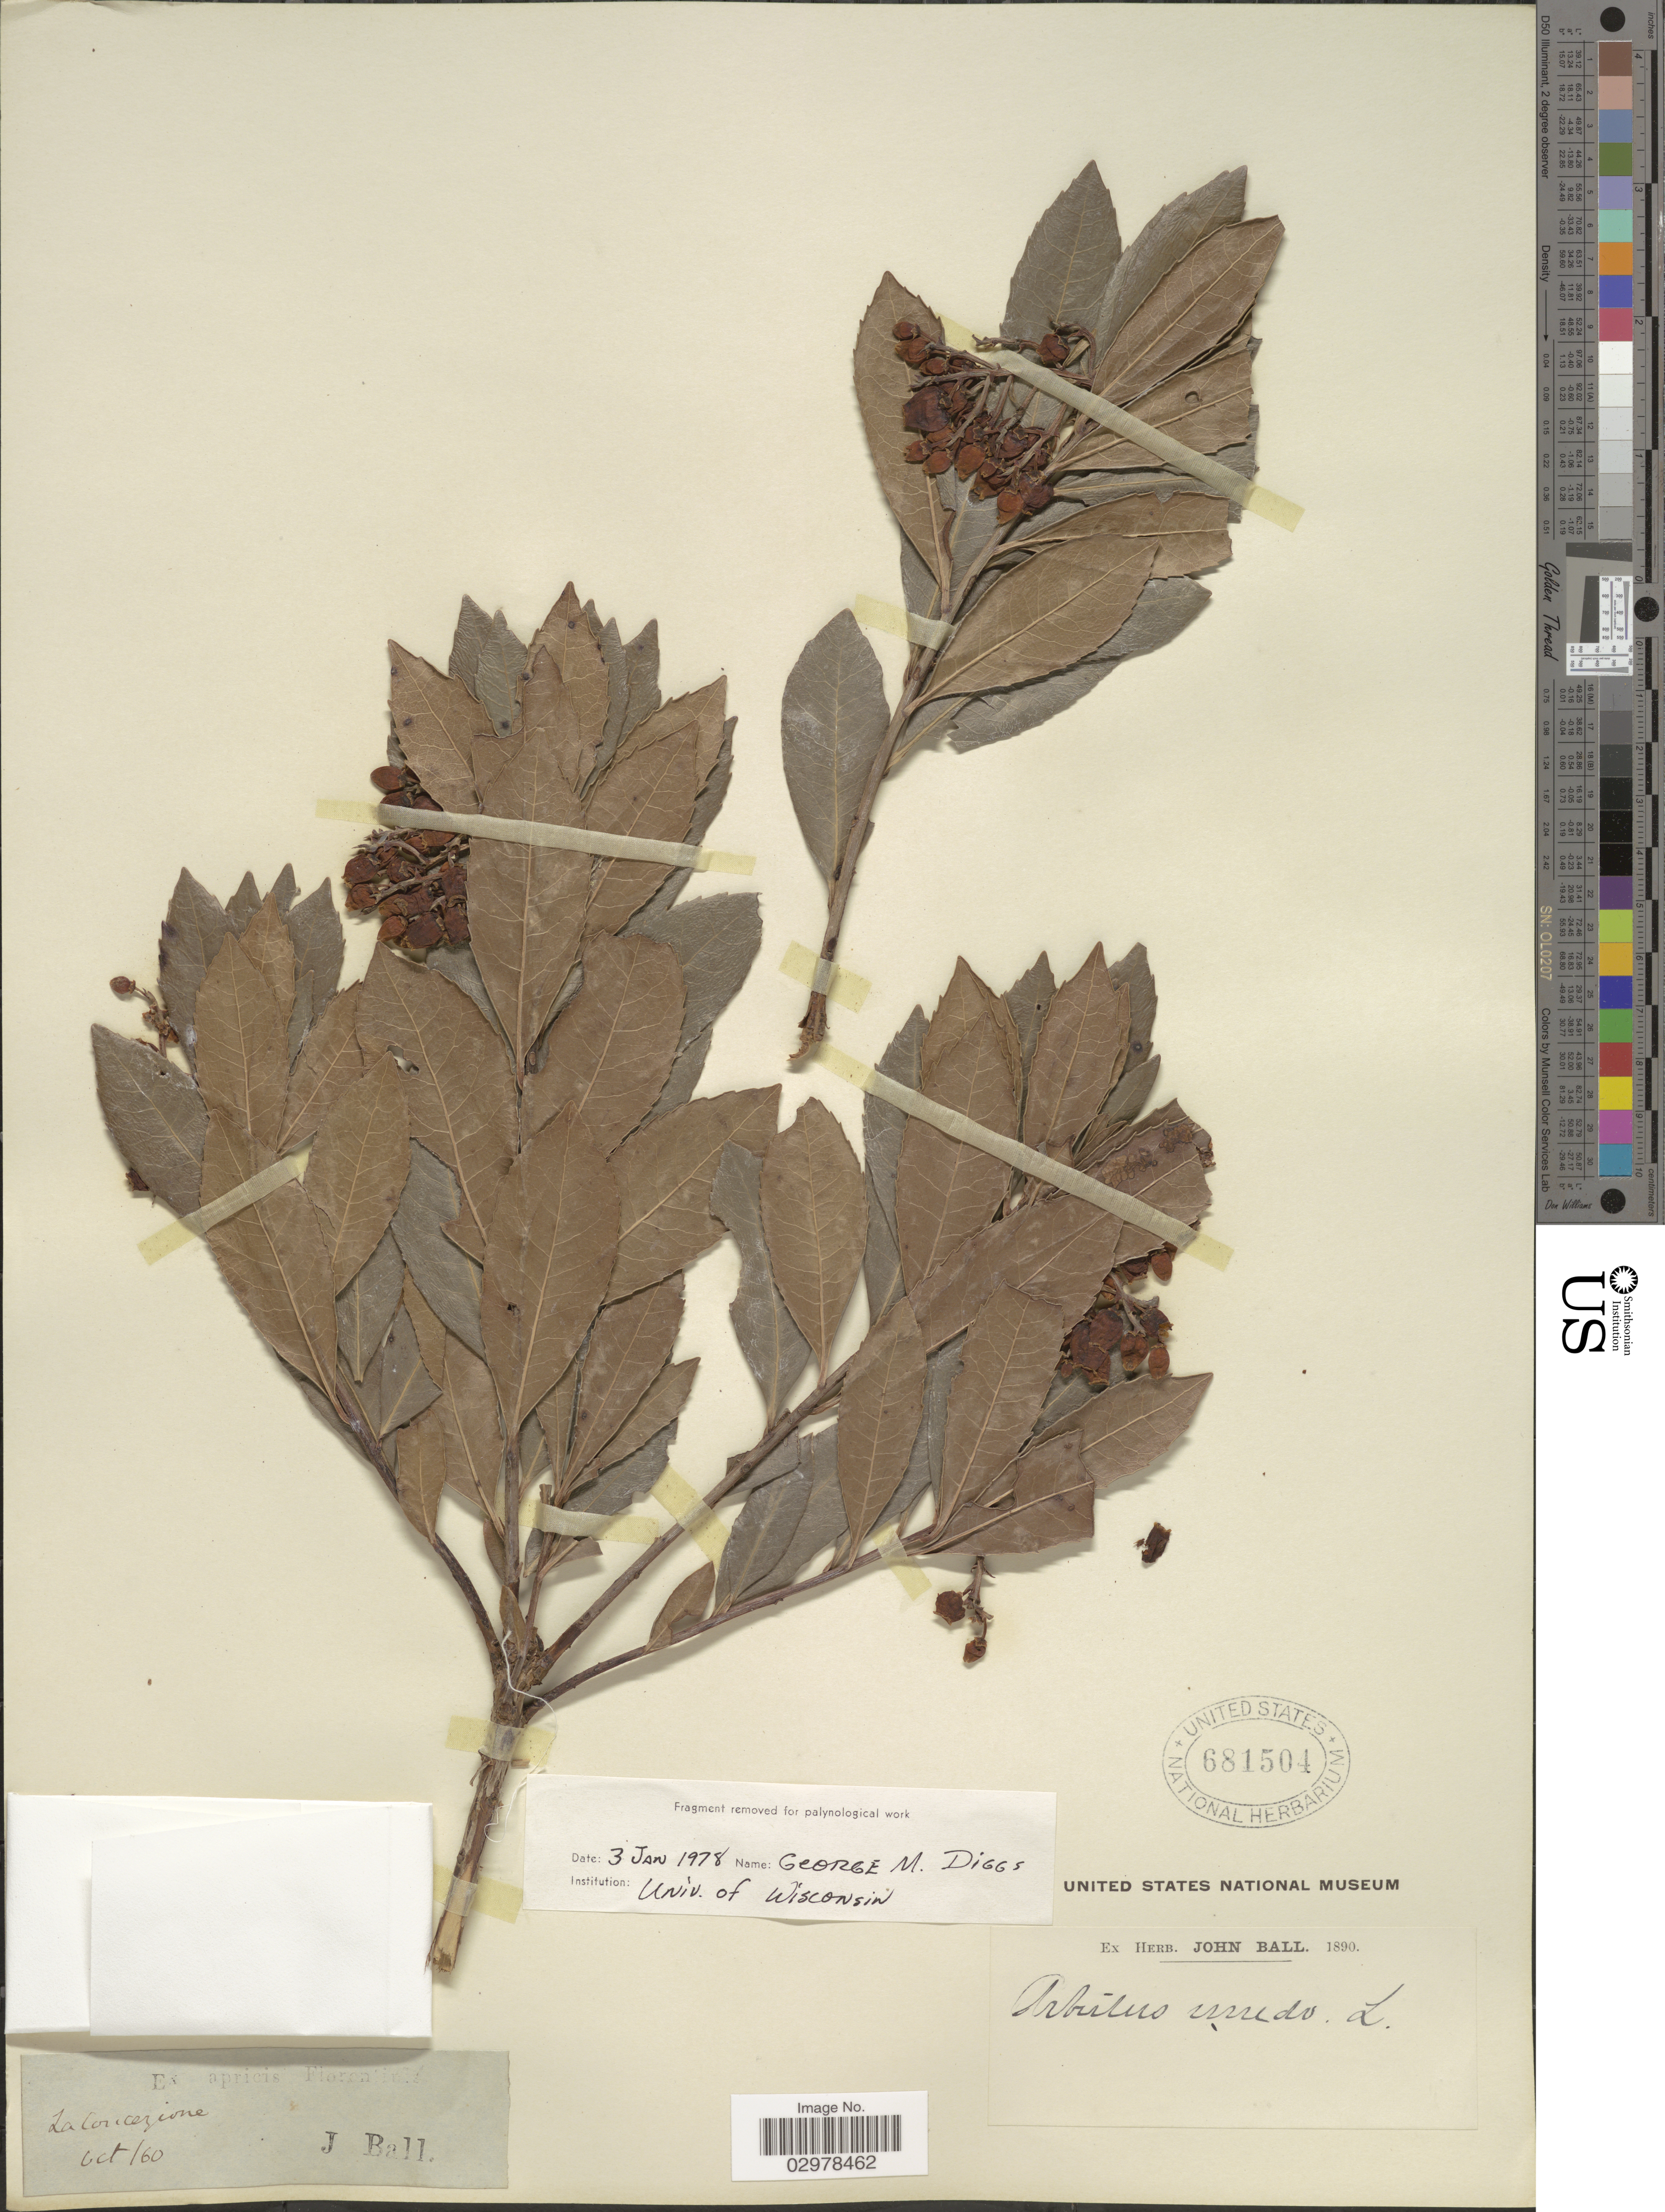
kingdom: Plantae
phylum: Tracheophyta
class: Magnoliopsida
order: Ericales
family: Ericaceae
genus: Arbutus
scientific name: Arbutus unedo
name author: L.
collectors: J. Ball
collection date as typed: Transcribed d/m/y: /10/60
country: Italy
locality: Florentini. La Concezione.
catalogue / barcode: US 681504